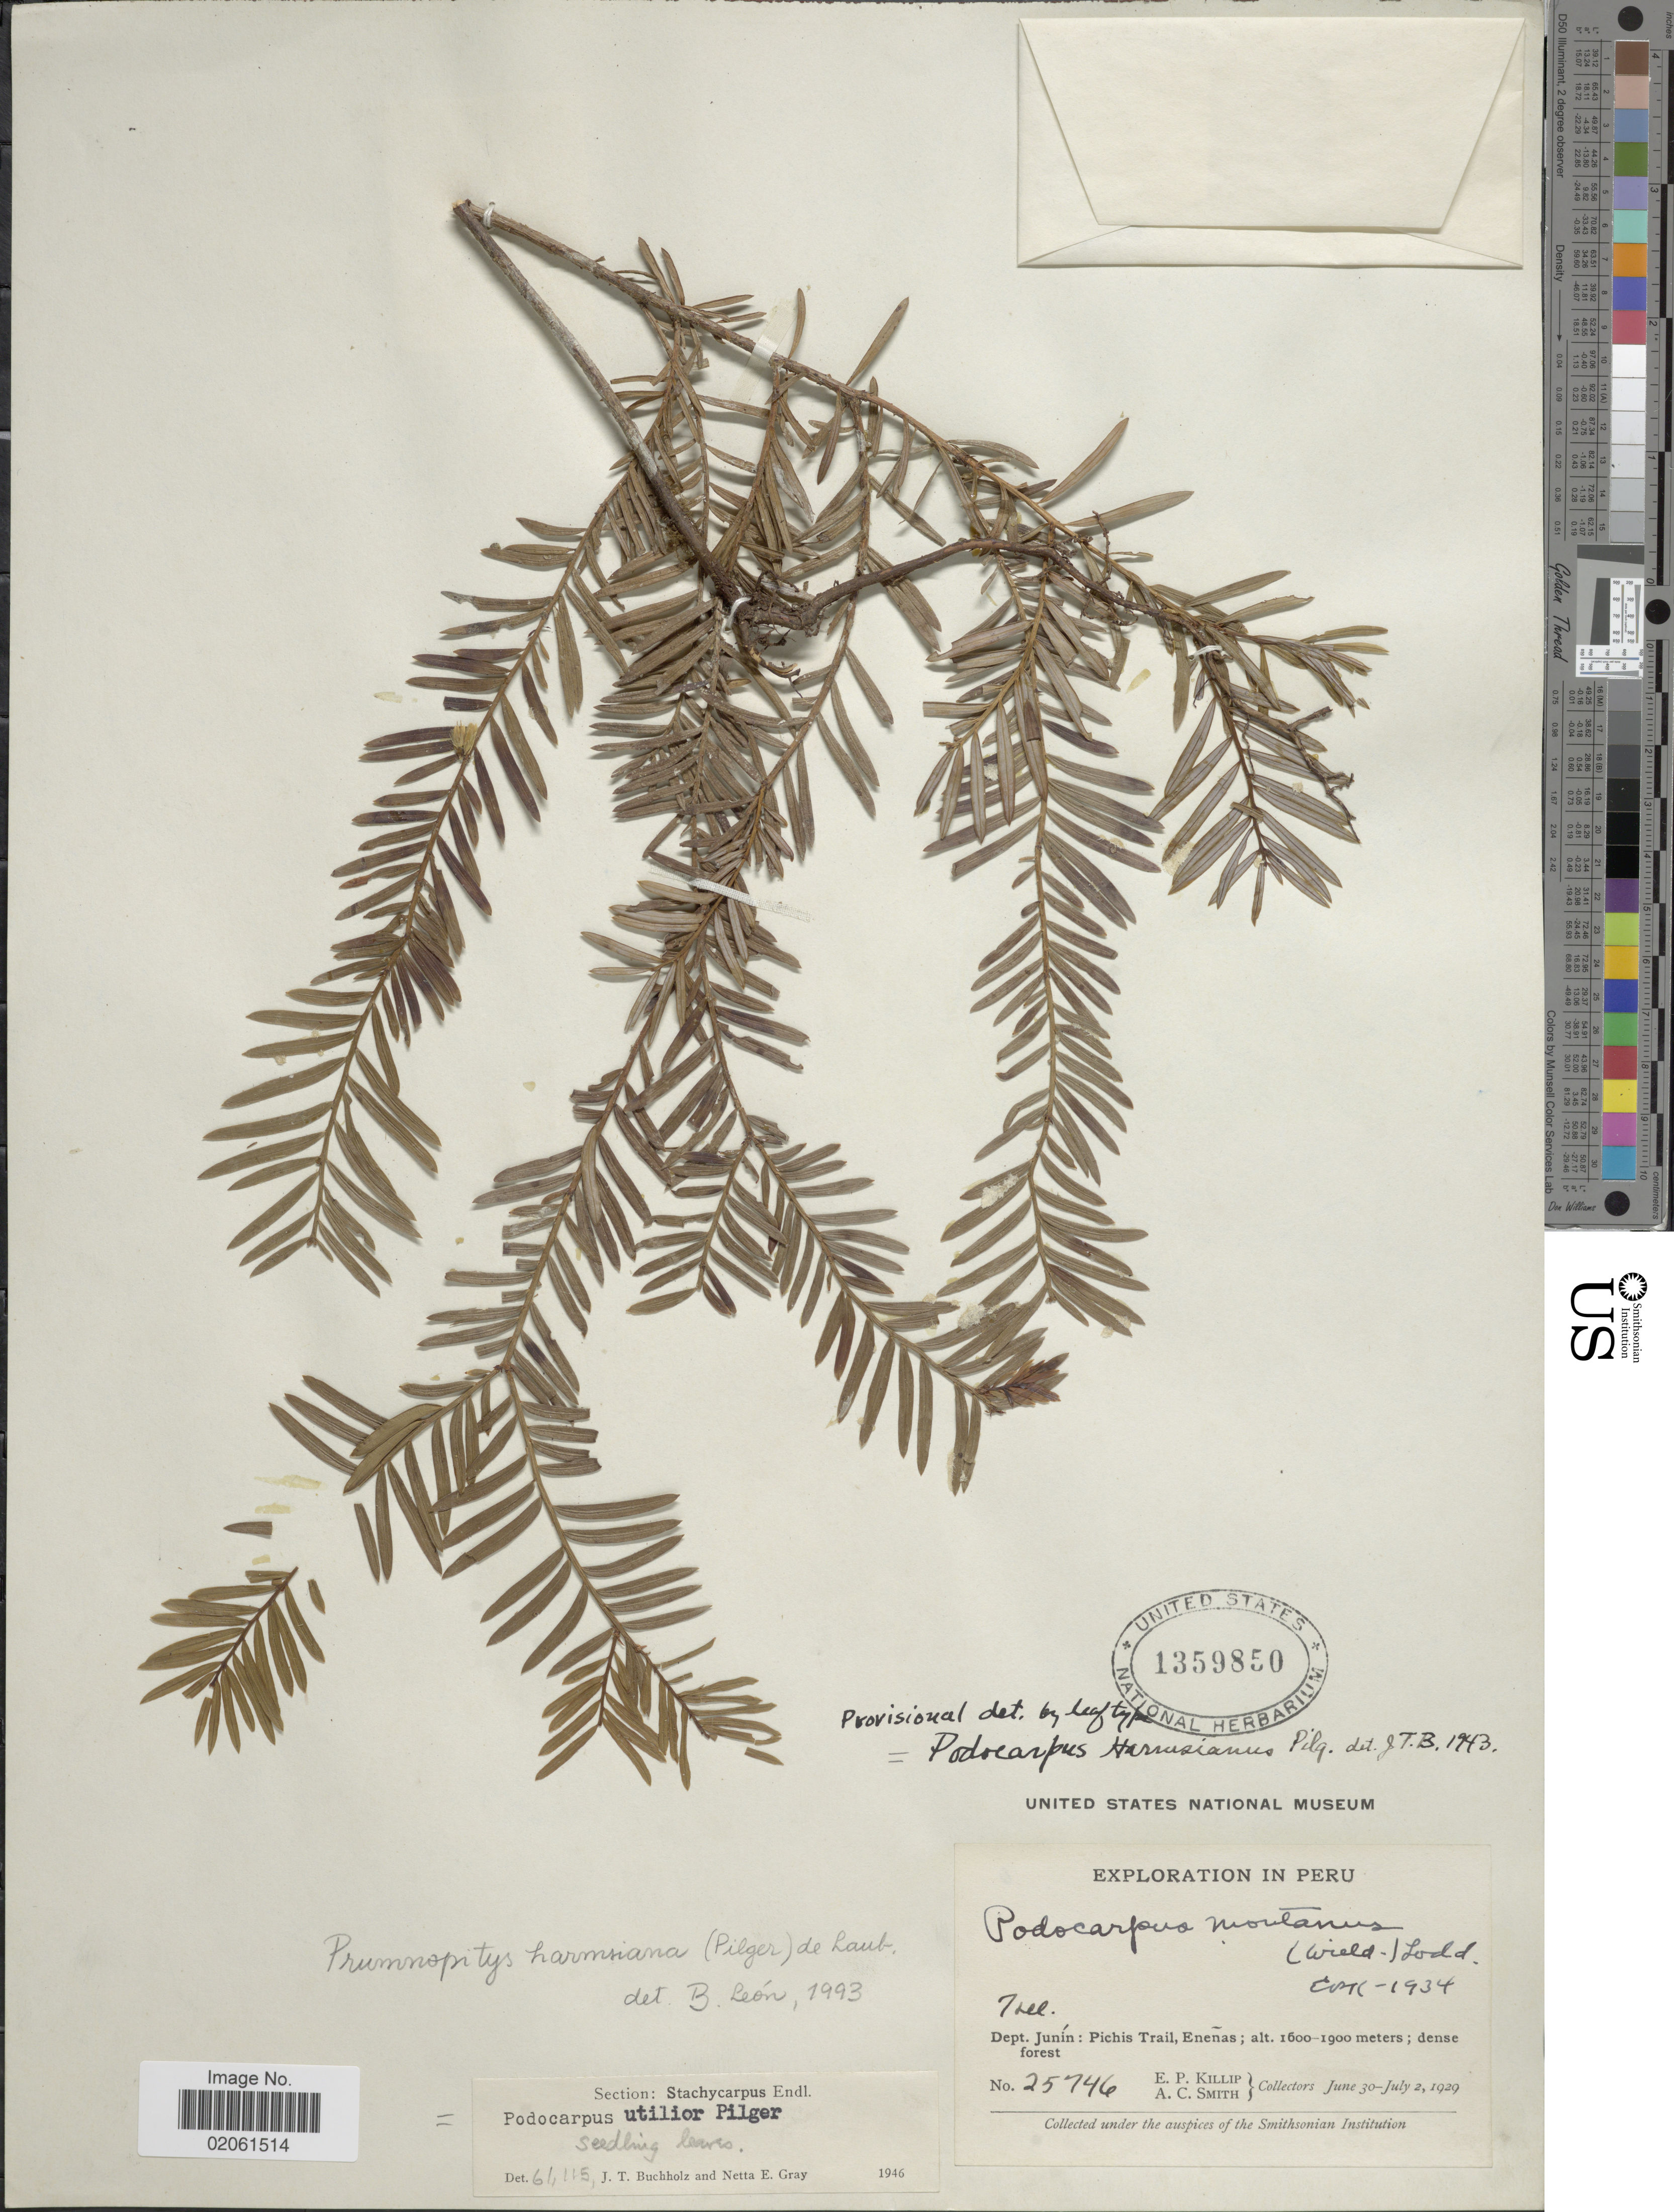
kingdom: Plantae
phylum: Tracheophyta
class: Pinopsida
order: Pinales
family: Podocarpaceae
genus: Podocarpus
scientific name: Podocarpus harmsianus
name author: Pilg.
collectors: E. P. Killip & A. C. Smith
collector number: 25746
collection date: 1929-06-30/1929-07-02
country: Peru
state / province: Junín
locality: Dept. Junin: Pichis Trail, Enenas.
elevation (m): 1600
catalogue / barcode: US 1359850